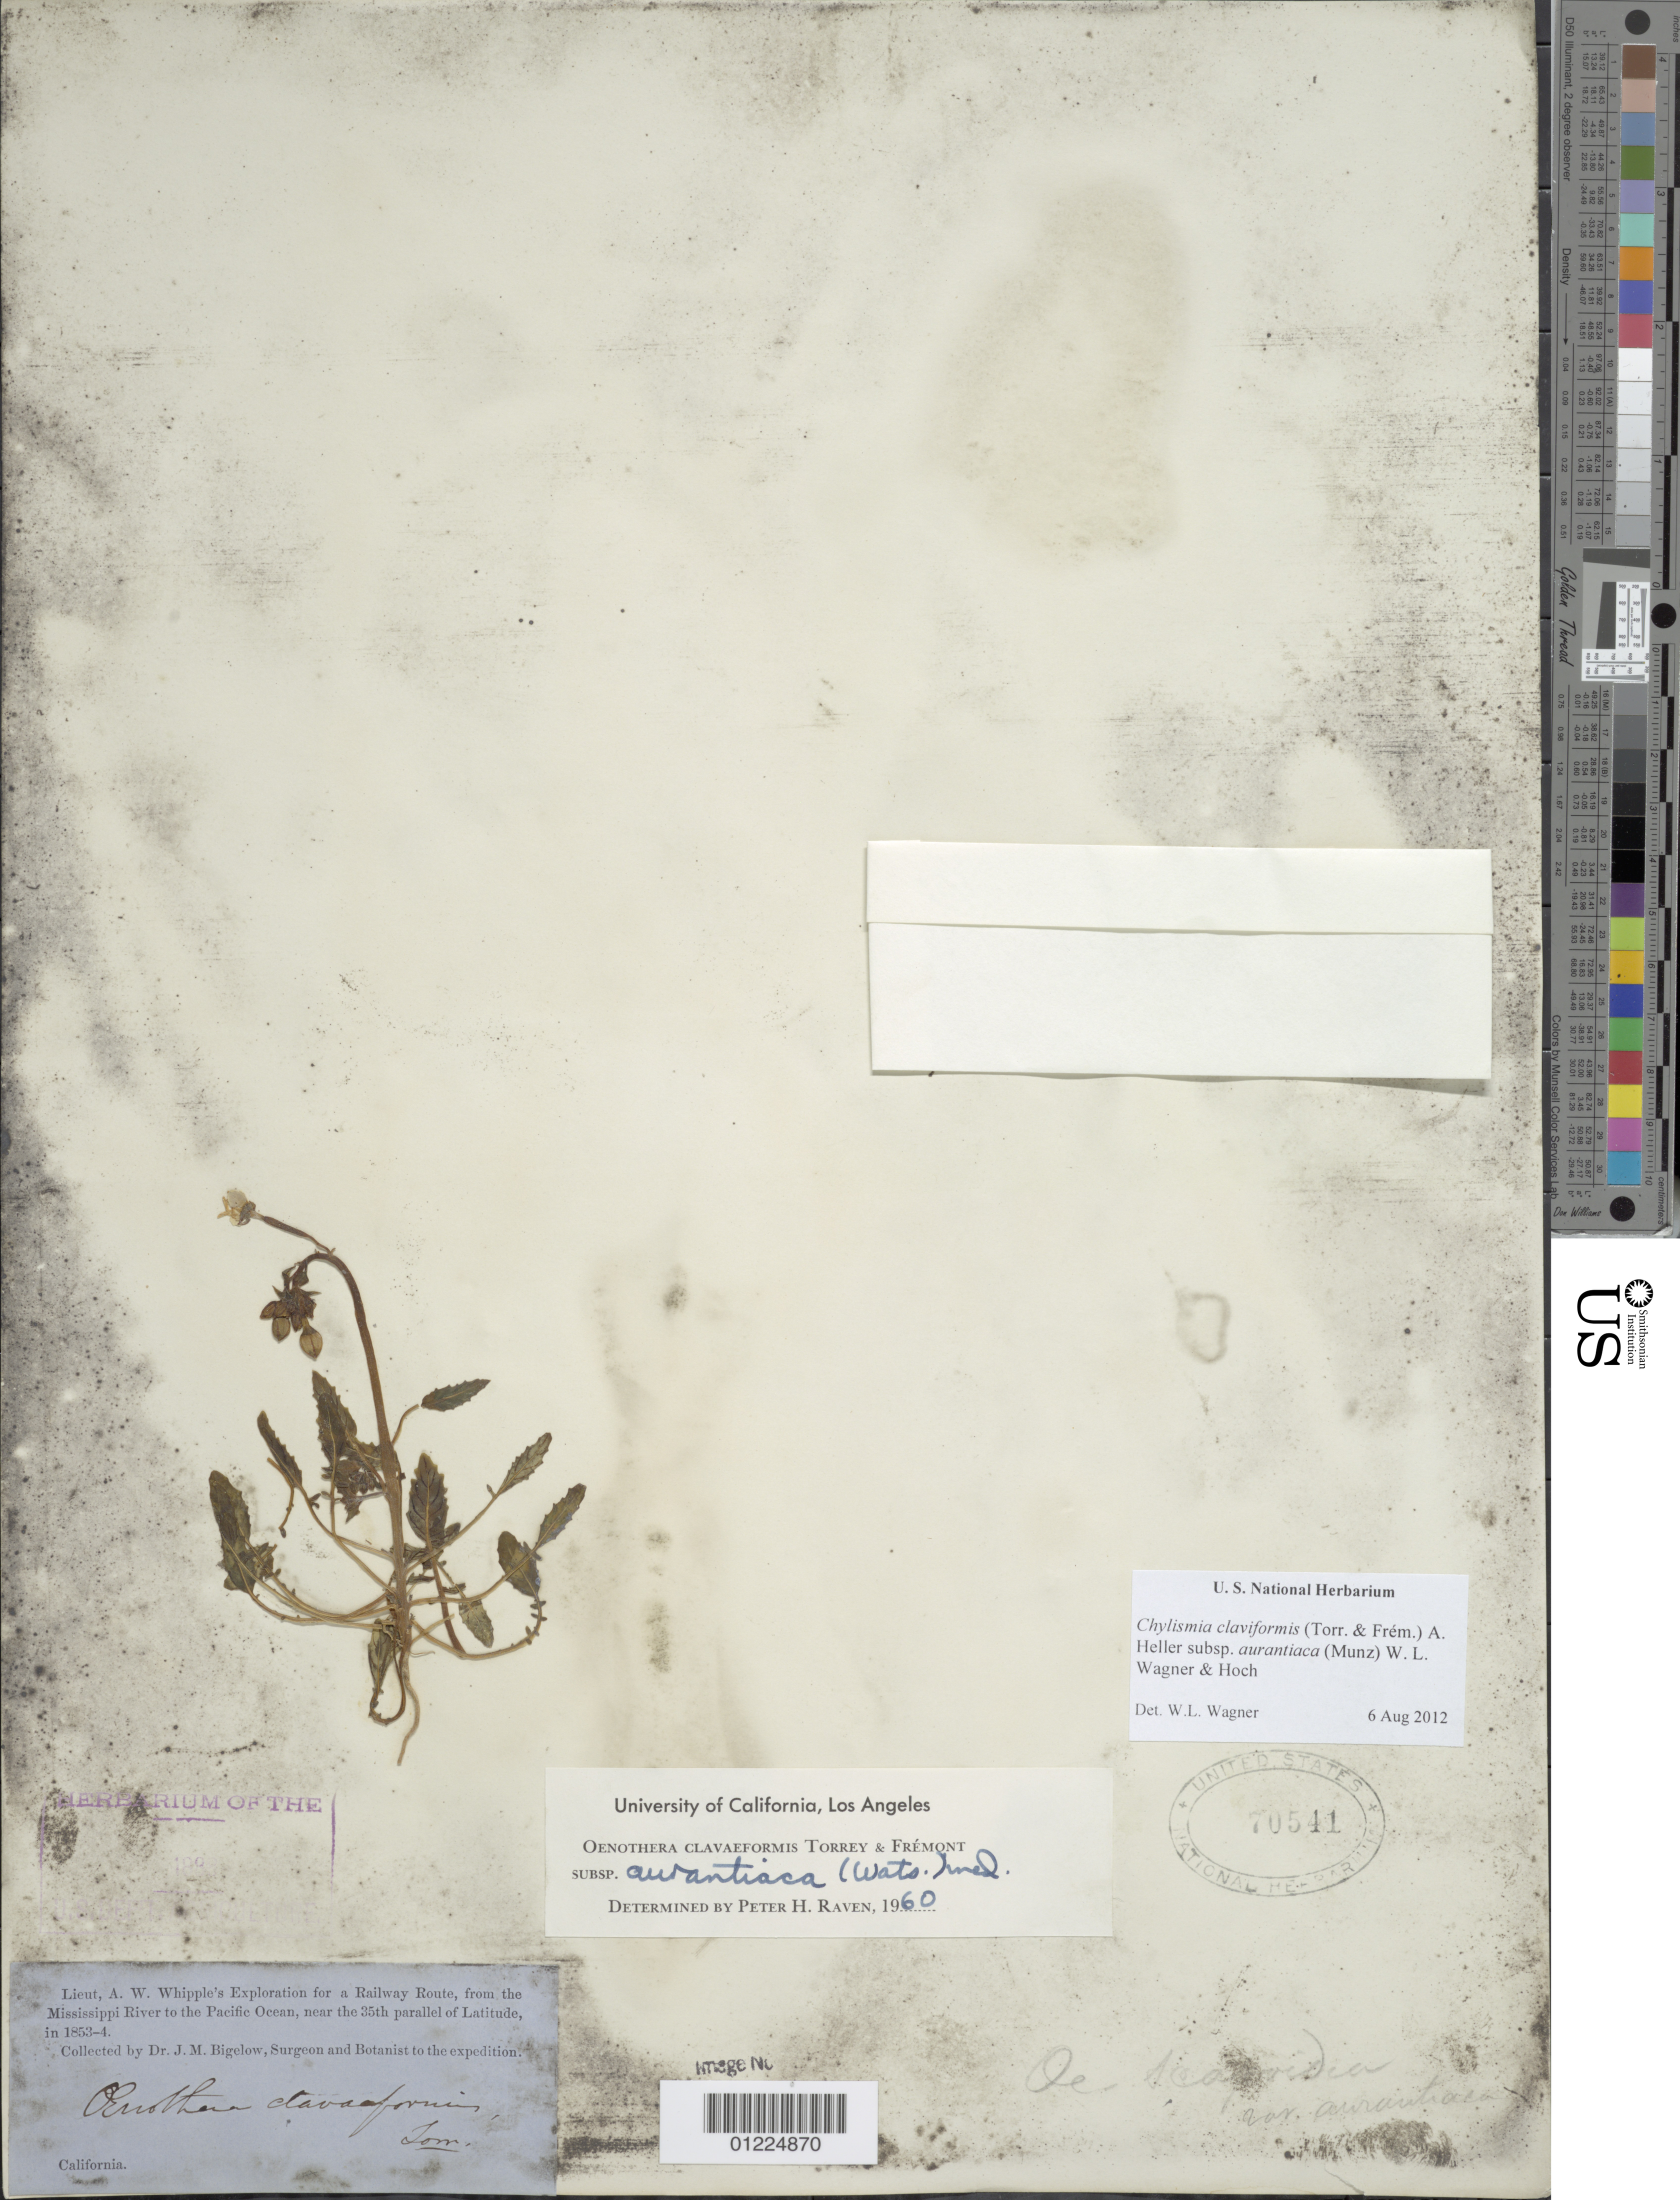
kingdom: Plantae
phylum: Tracheophyta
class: Magnoliopsida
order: Myrtales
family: Onagraceae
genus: Chylismia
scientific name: Chylismia claviformis subsp. aurantiaca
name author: (Munz) W.L. Wagner & Hoch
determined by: Wagner, W. L., (BOT), Smithsonian Institution - National Museum of Natural History (UNITED STATES)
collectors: J. M. Bigelow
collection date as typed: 1853 to -- --- 1854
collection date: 1853/1854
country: United States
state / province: California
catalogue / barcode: US 70541